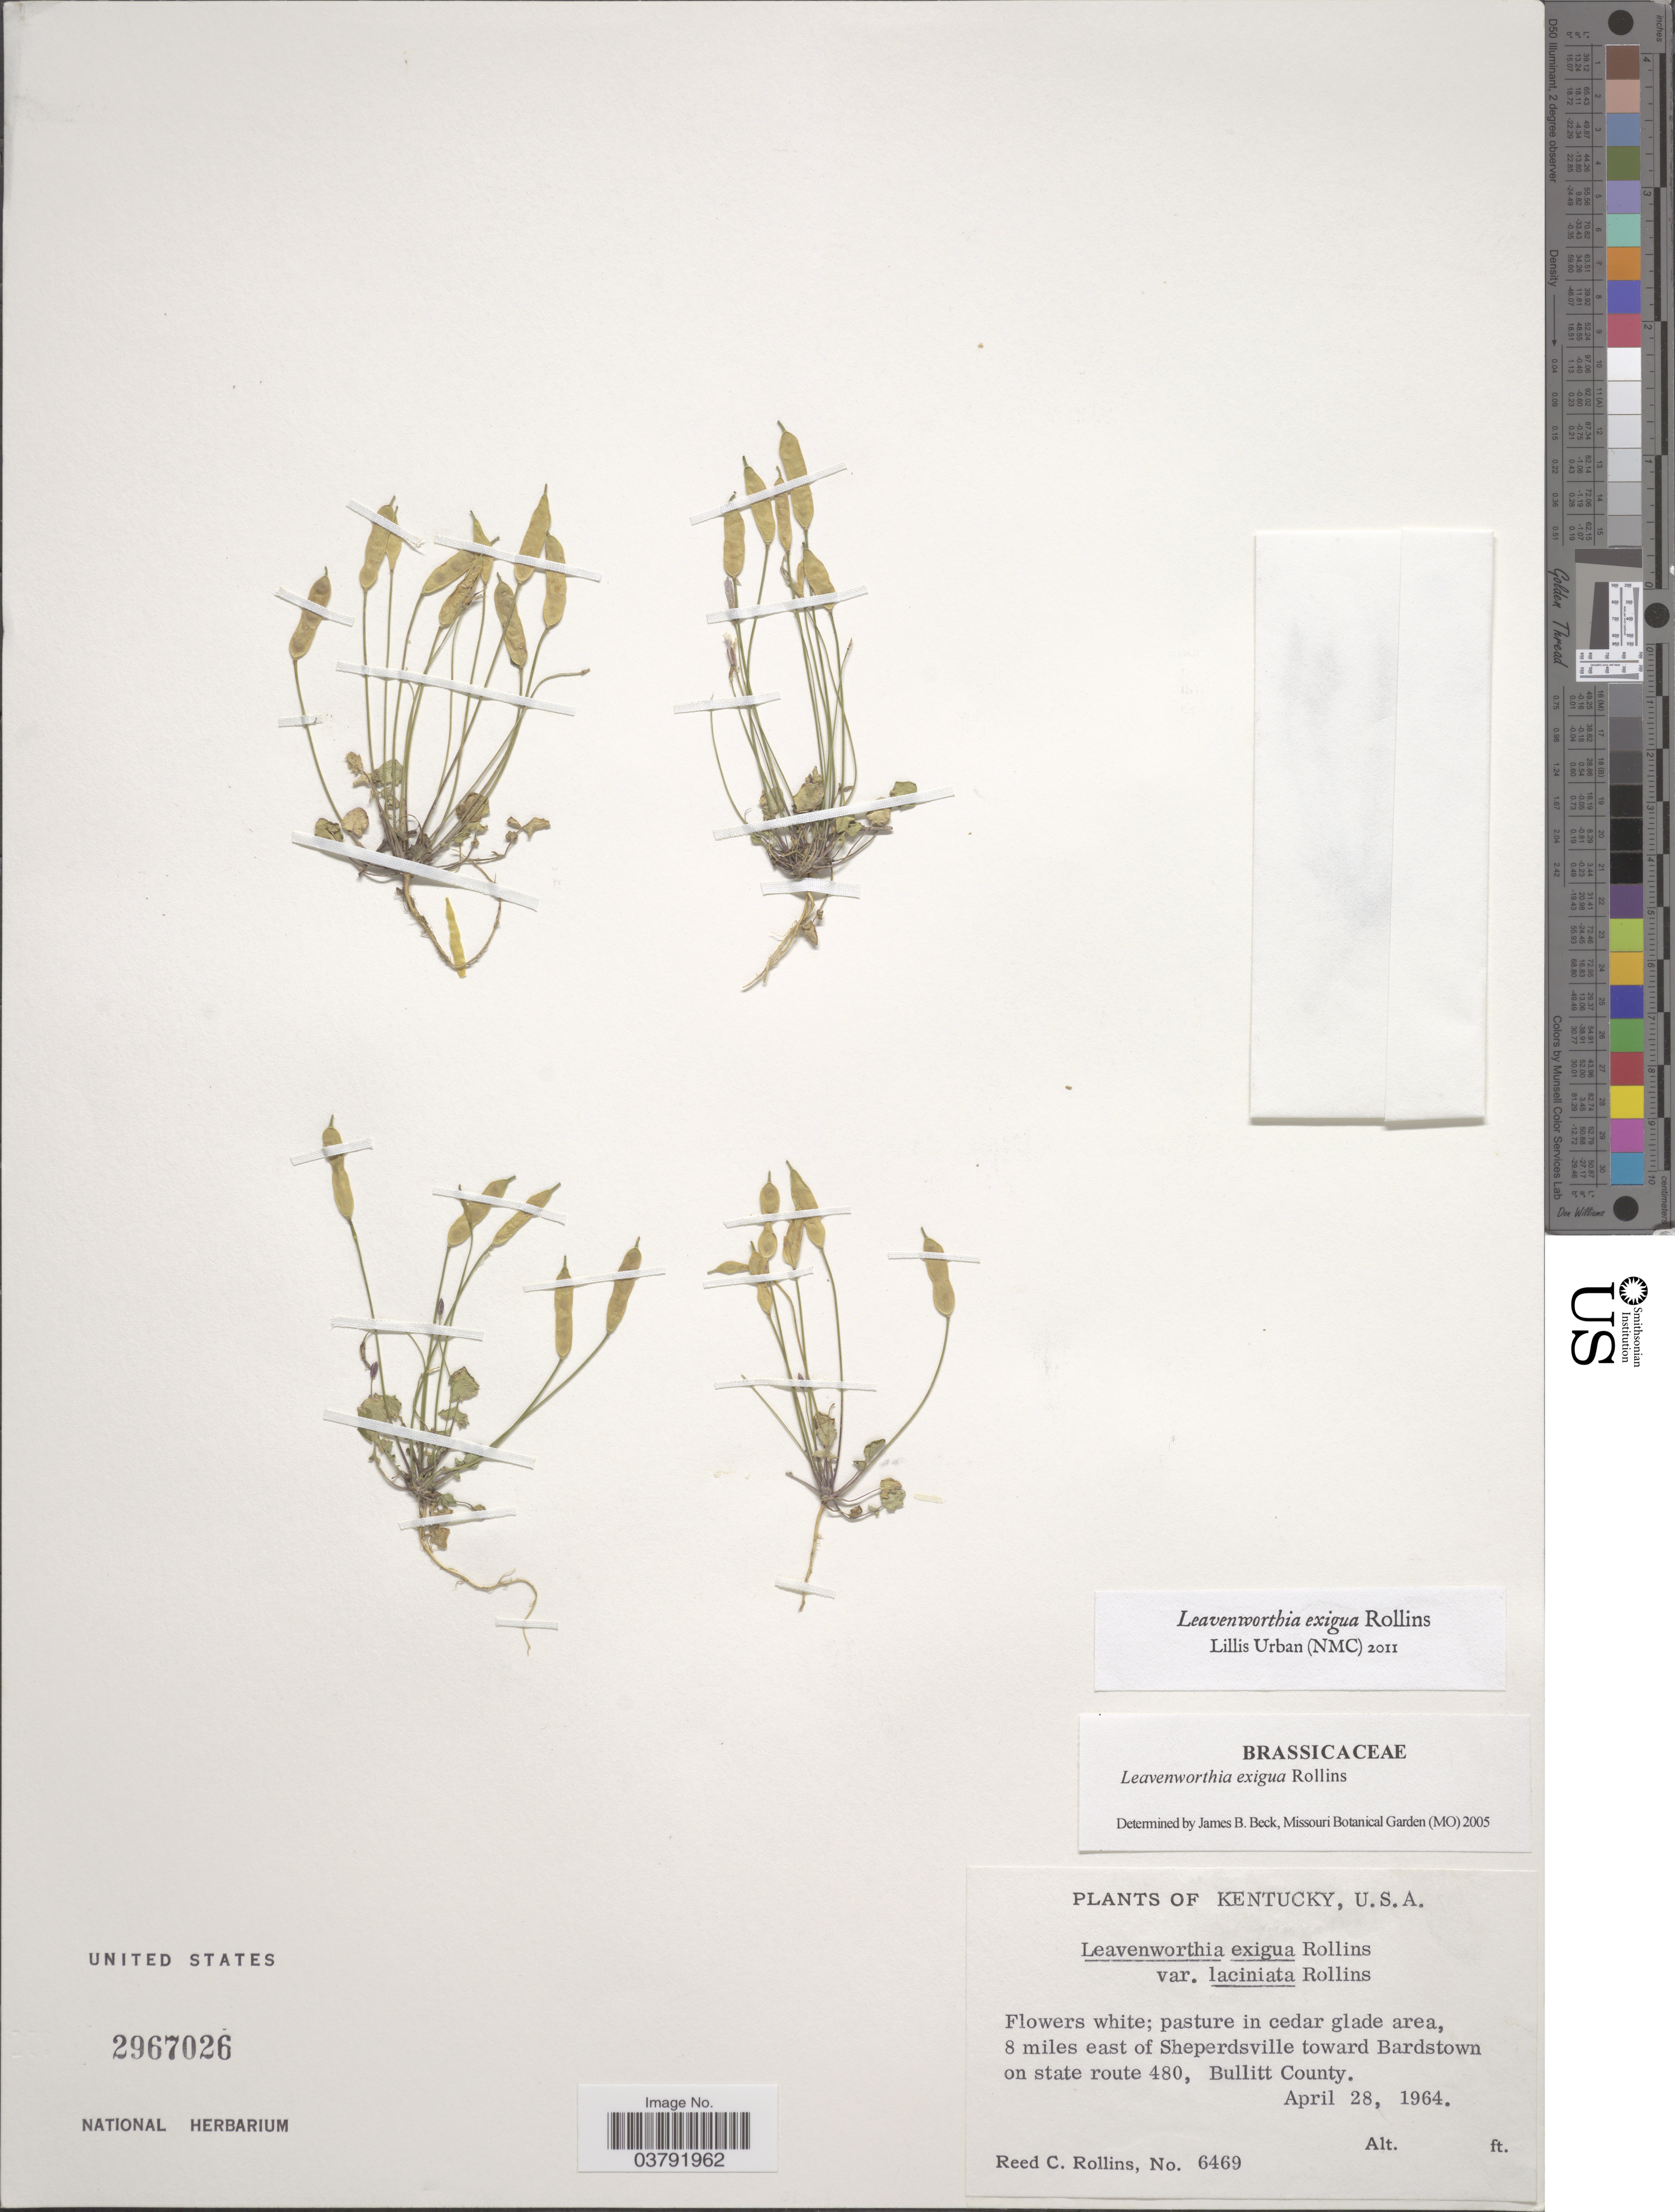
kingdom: Plantae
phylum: Tracheophyta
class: Magnoliopsida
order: Brassicales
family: Brassicaceae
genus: Leavenworthia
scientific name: Leavenworthia exigua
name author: Rollins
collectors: R. C. Rollins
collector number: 6469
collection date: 1964-04-28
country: United States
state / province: Kentucky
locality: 8 miles east of Sheperdsville toward Bardstown on state route 480, Bullitt County.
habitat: pastured in cedar glade area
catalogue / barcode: US 2967026